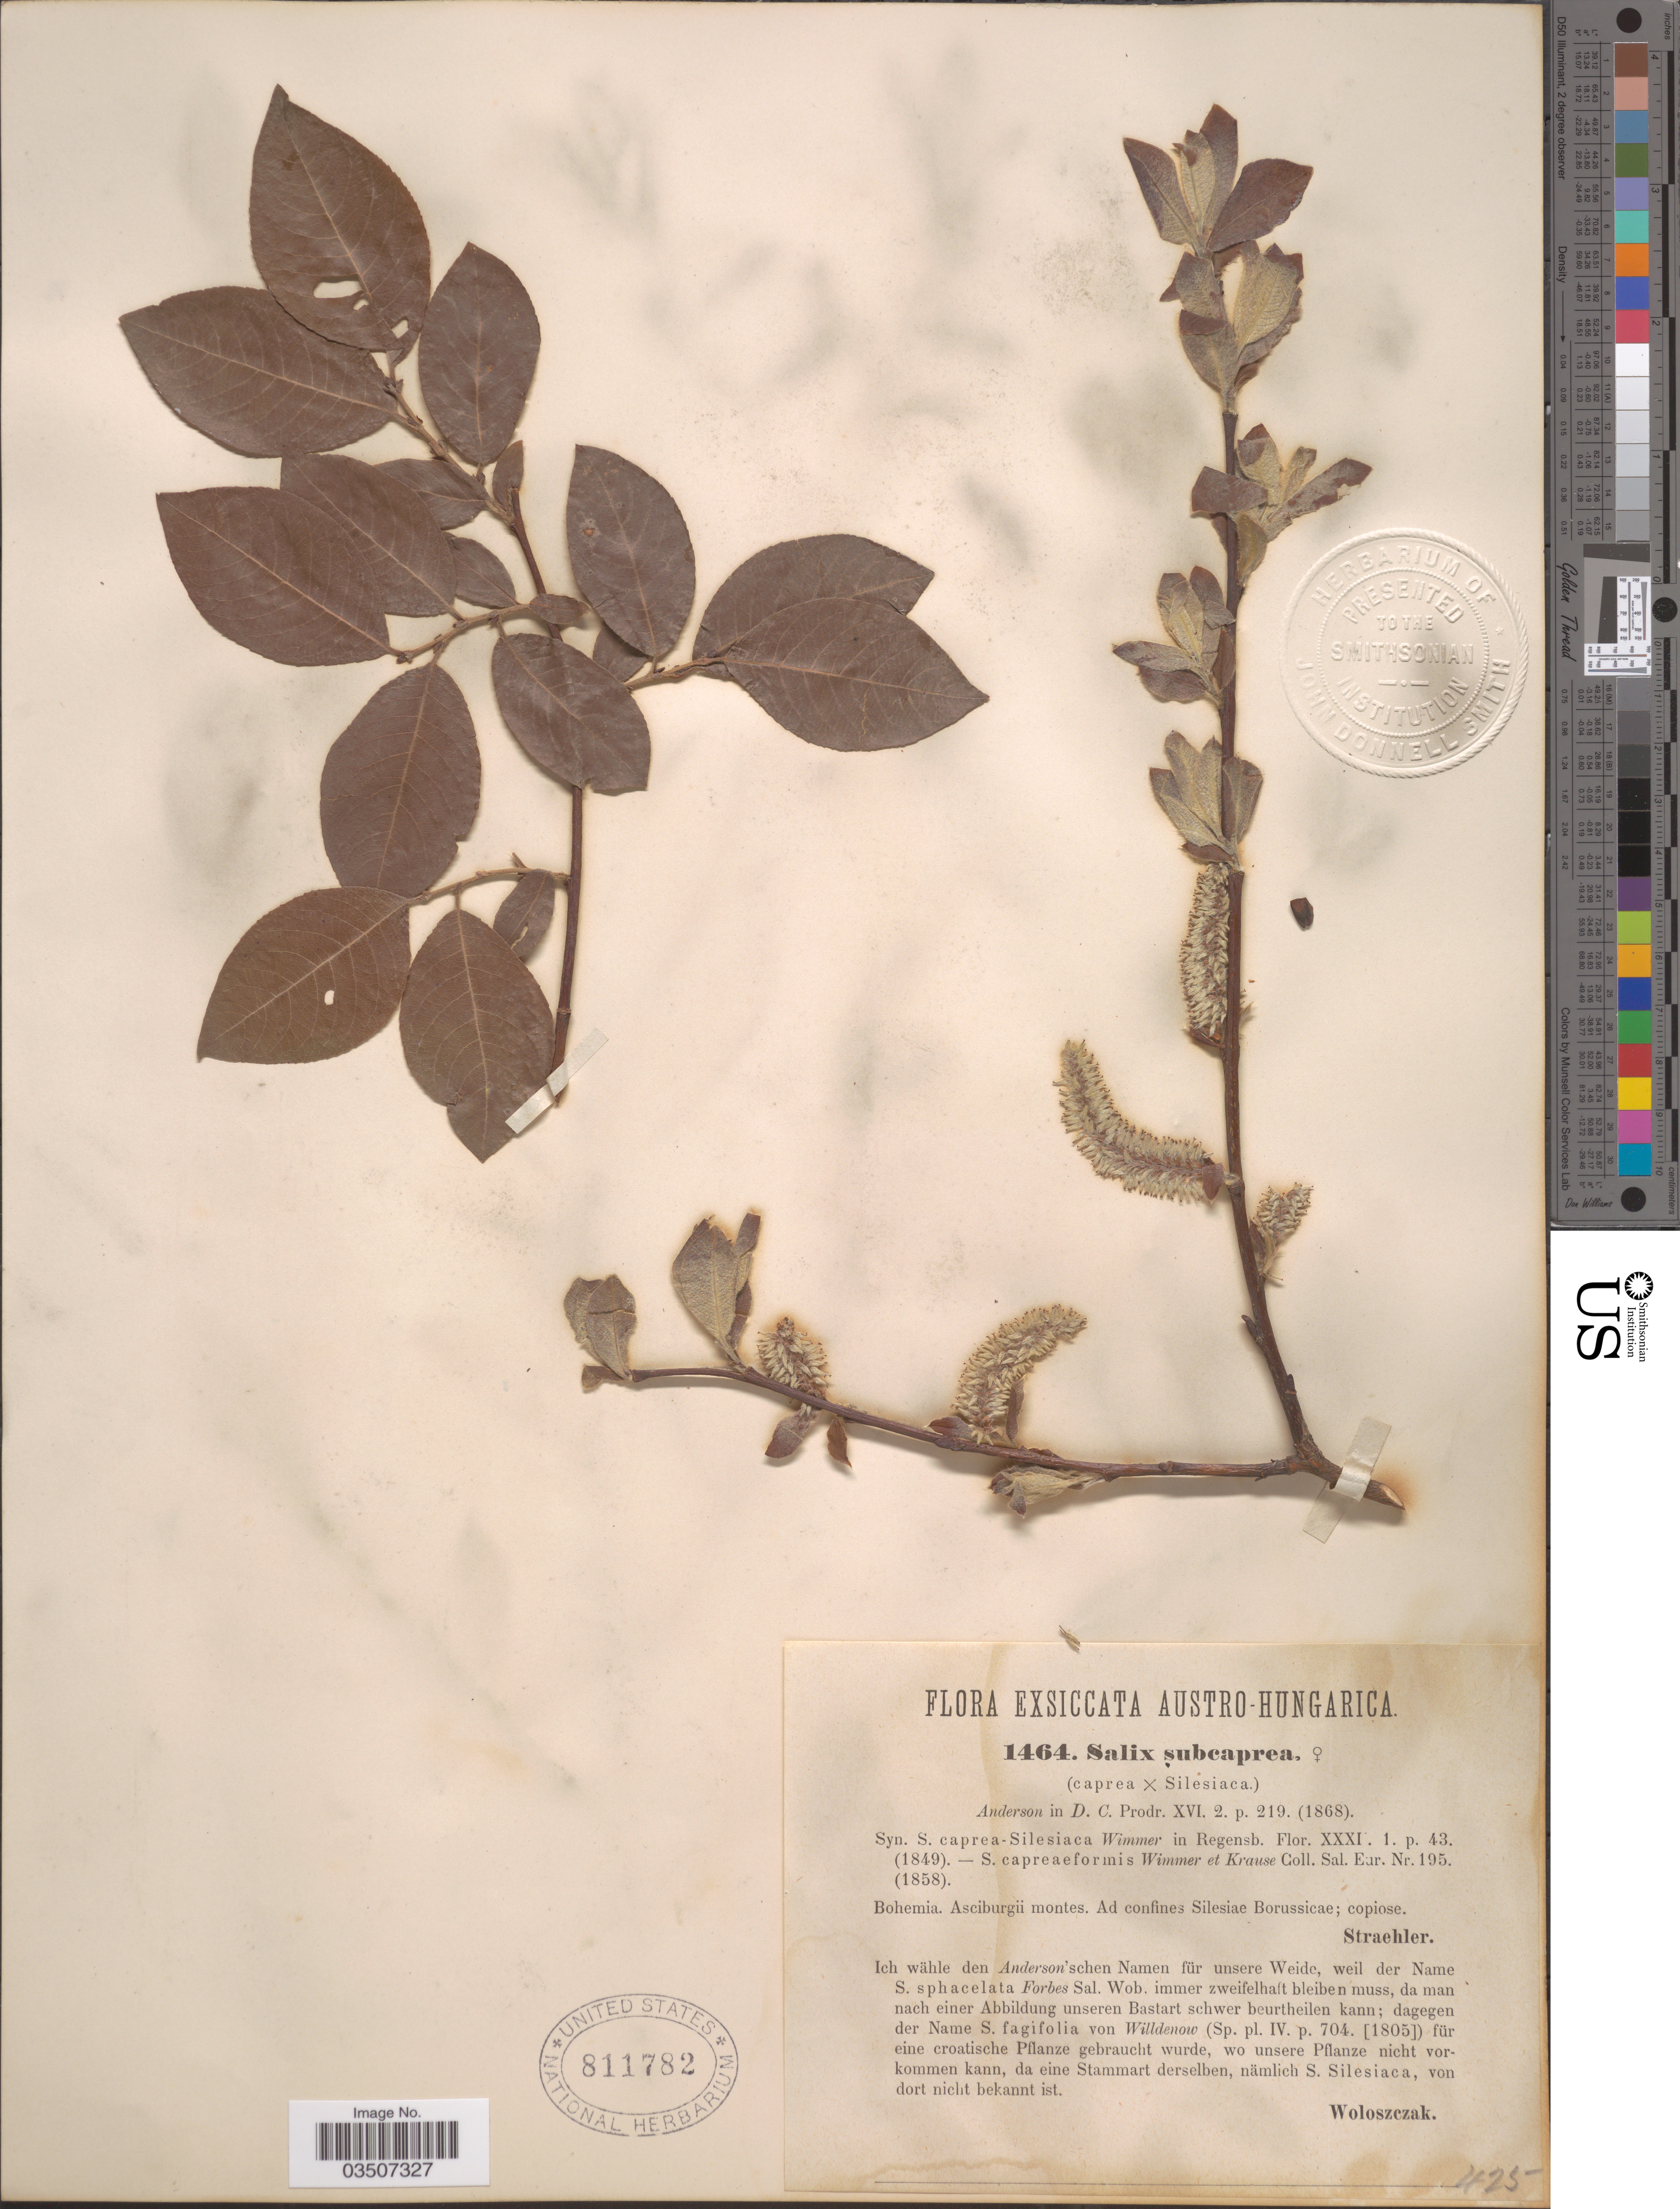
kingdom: Plantae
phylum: Tracheophyta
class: Magnoliopsida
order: Malpighiales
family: Salicaceae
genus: Salix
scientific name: Salix subcaprea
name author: Andersson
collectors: Straehler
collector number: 1464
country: Czechia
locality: Austro-Hungarica. Bohemia. Asciburgii montes. Ad confines Silesiae Borussicae; copiose.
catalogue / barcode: US 811782